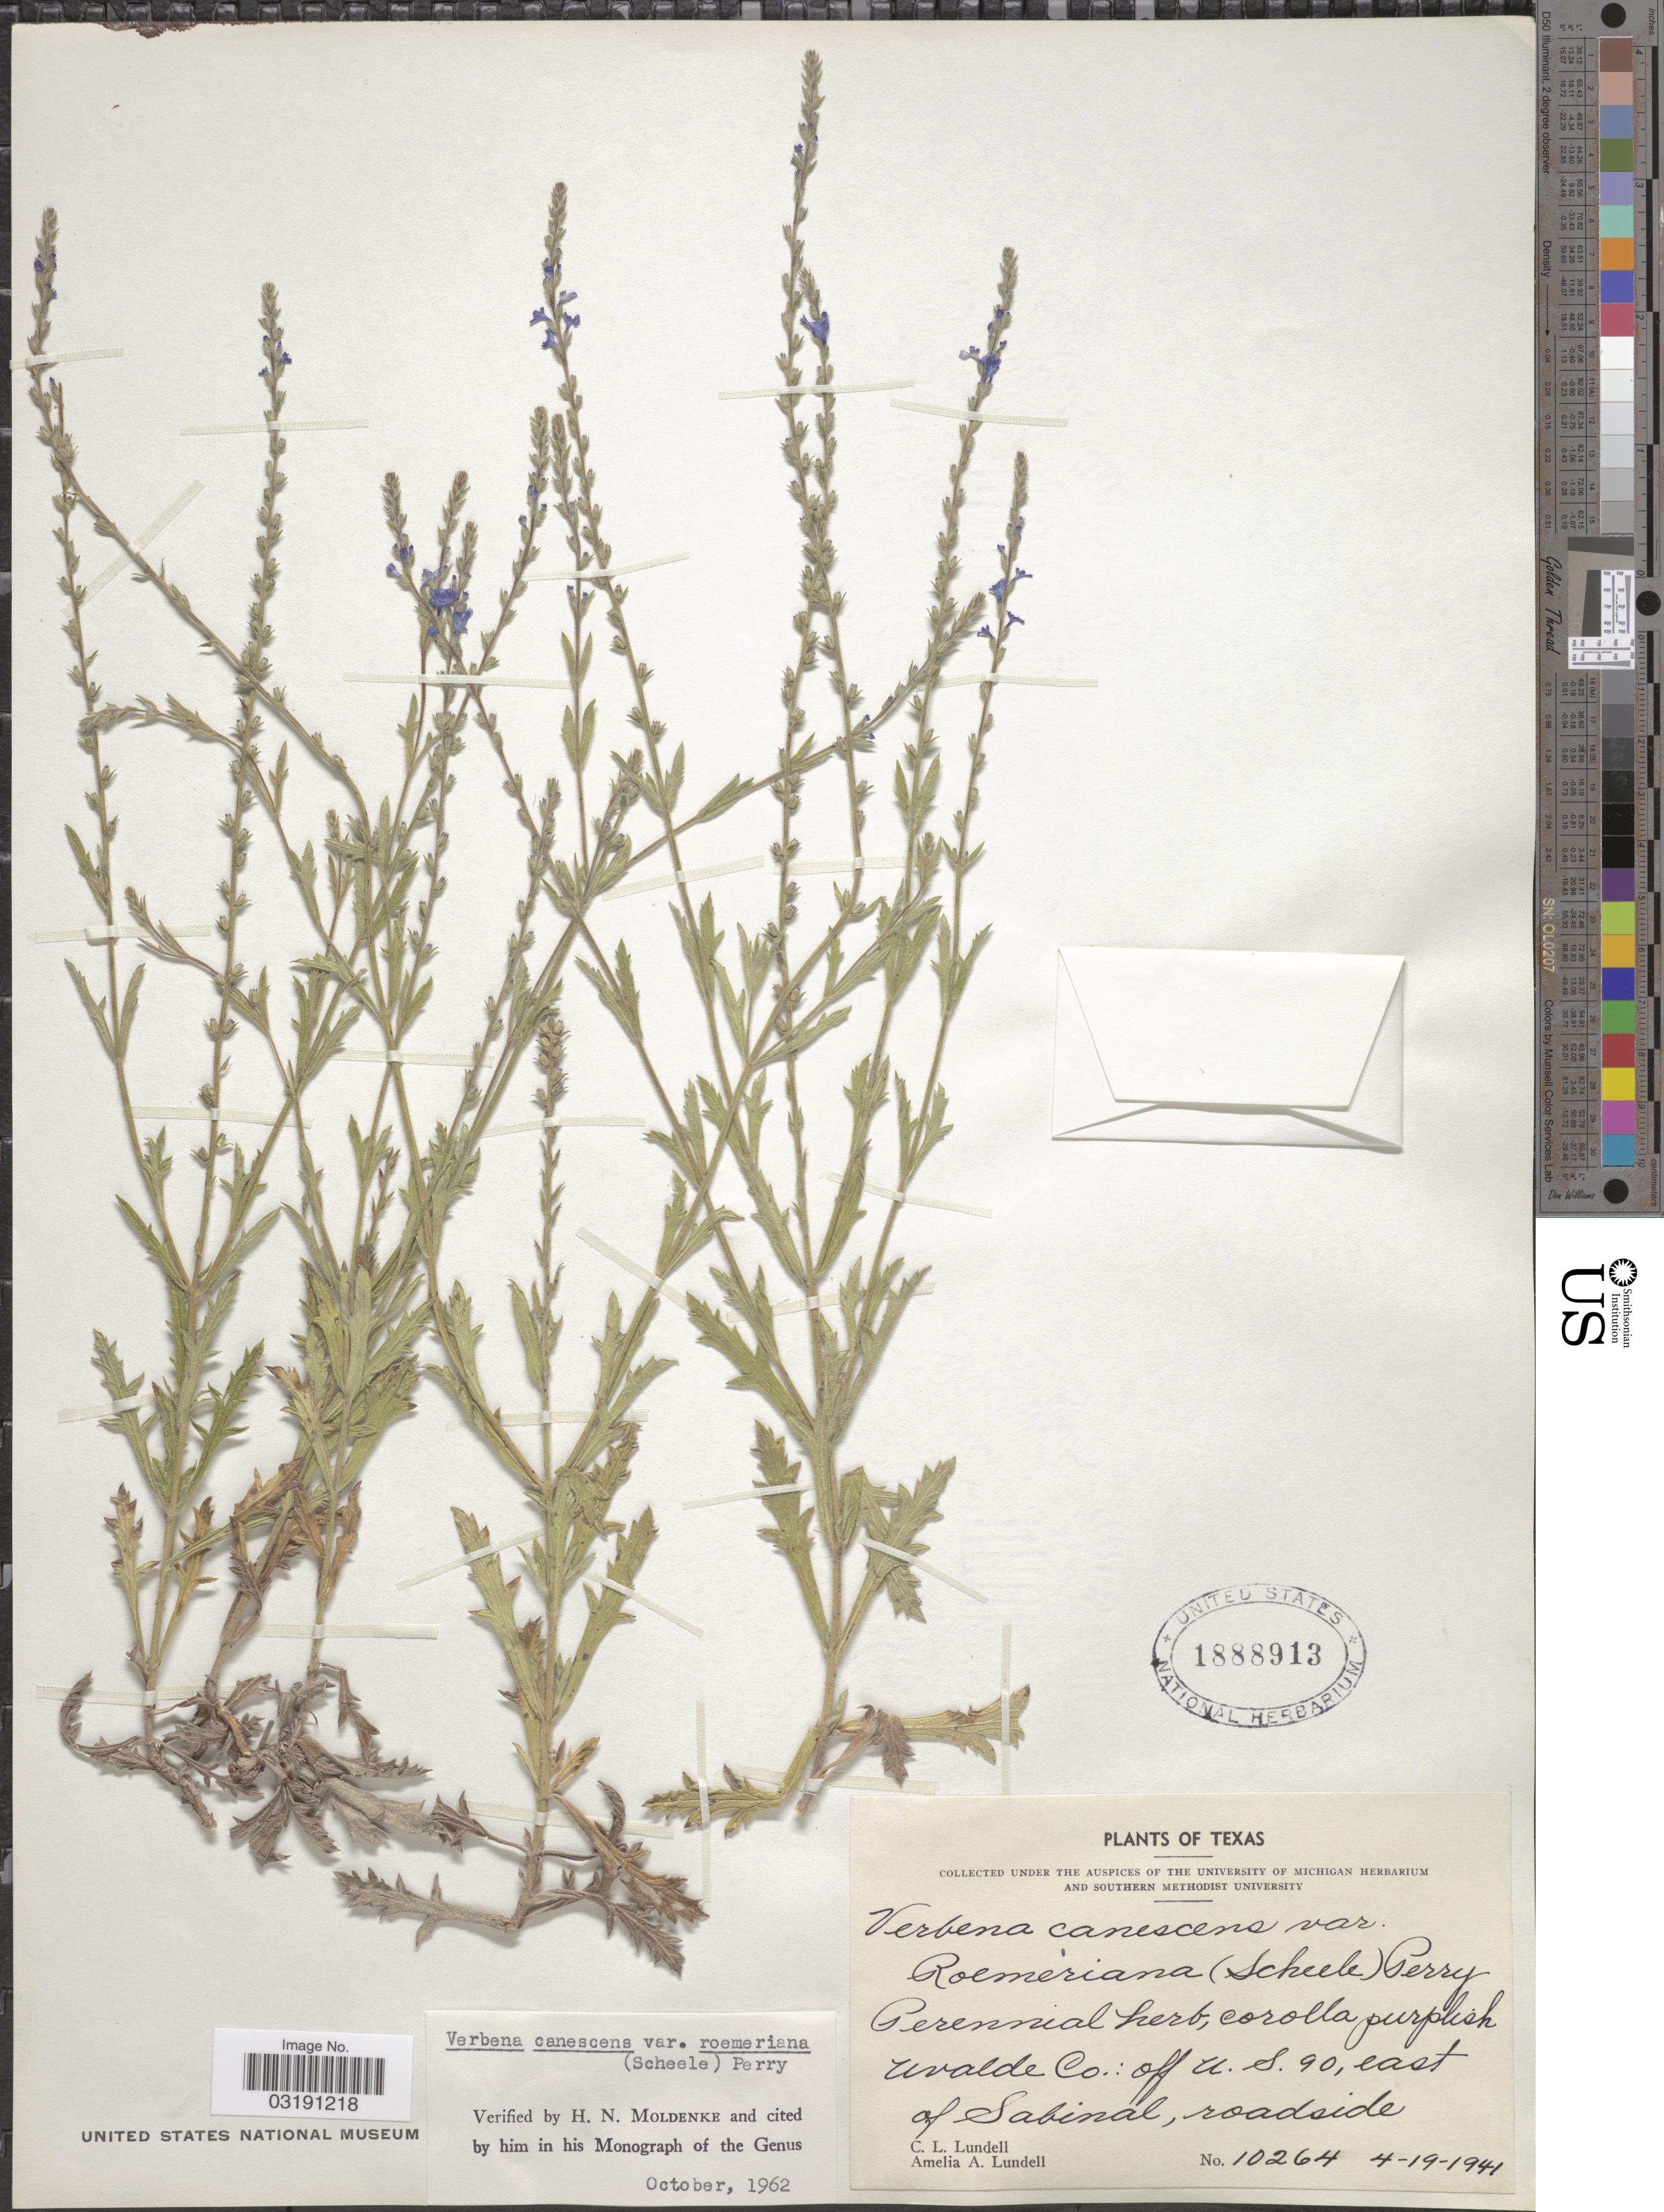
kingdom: Plantae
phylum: Tracheophyta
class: Magnoliopsida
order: Lamiales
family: Verbenaceae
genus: Verbena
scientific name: Verbena canescens var. roemeriana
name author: (Scheele) L.M. Perry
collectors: C. L. Lundell & A. A. Lundell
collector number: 10264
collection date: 1941-04-19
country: United States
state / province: Texas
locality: Uvalde Co.: off U.S. 90, east of Sabinal, roadside.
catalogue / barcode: US 1888913